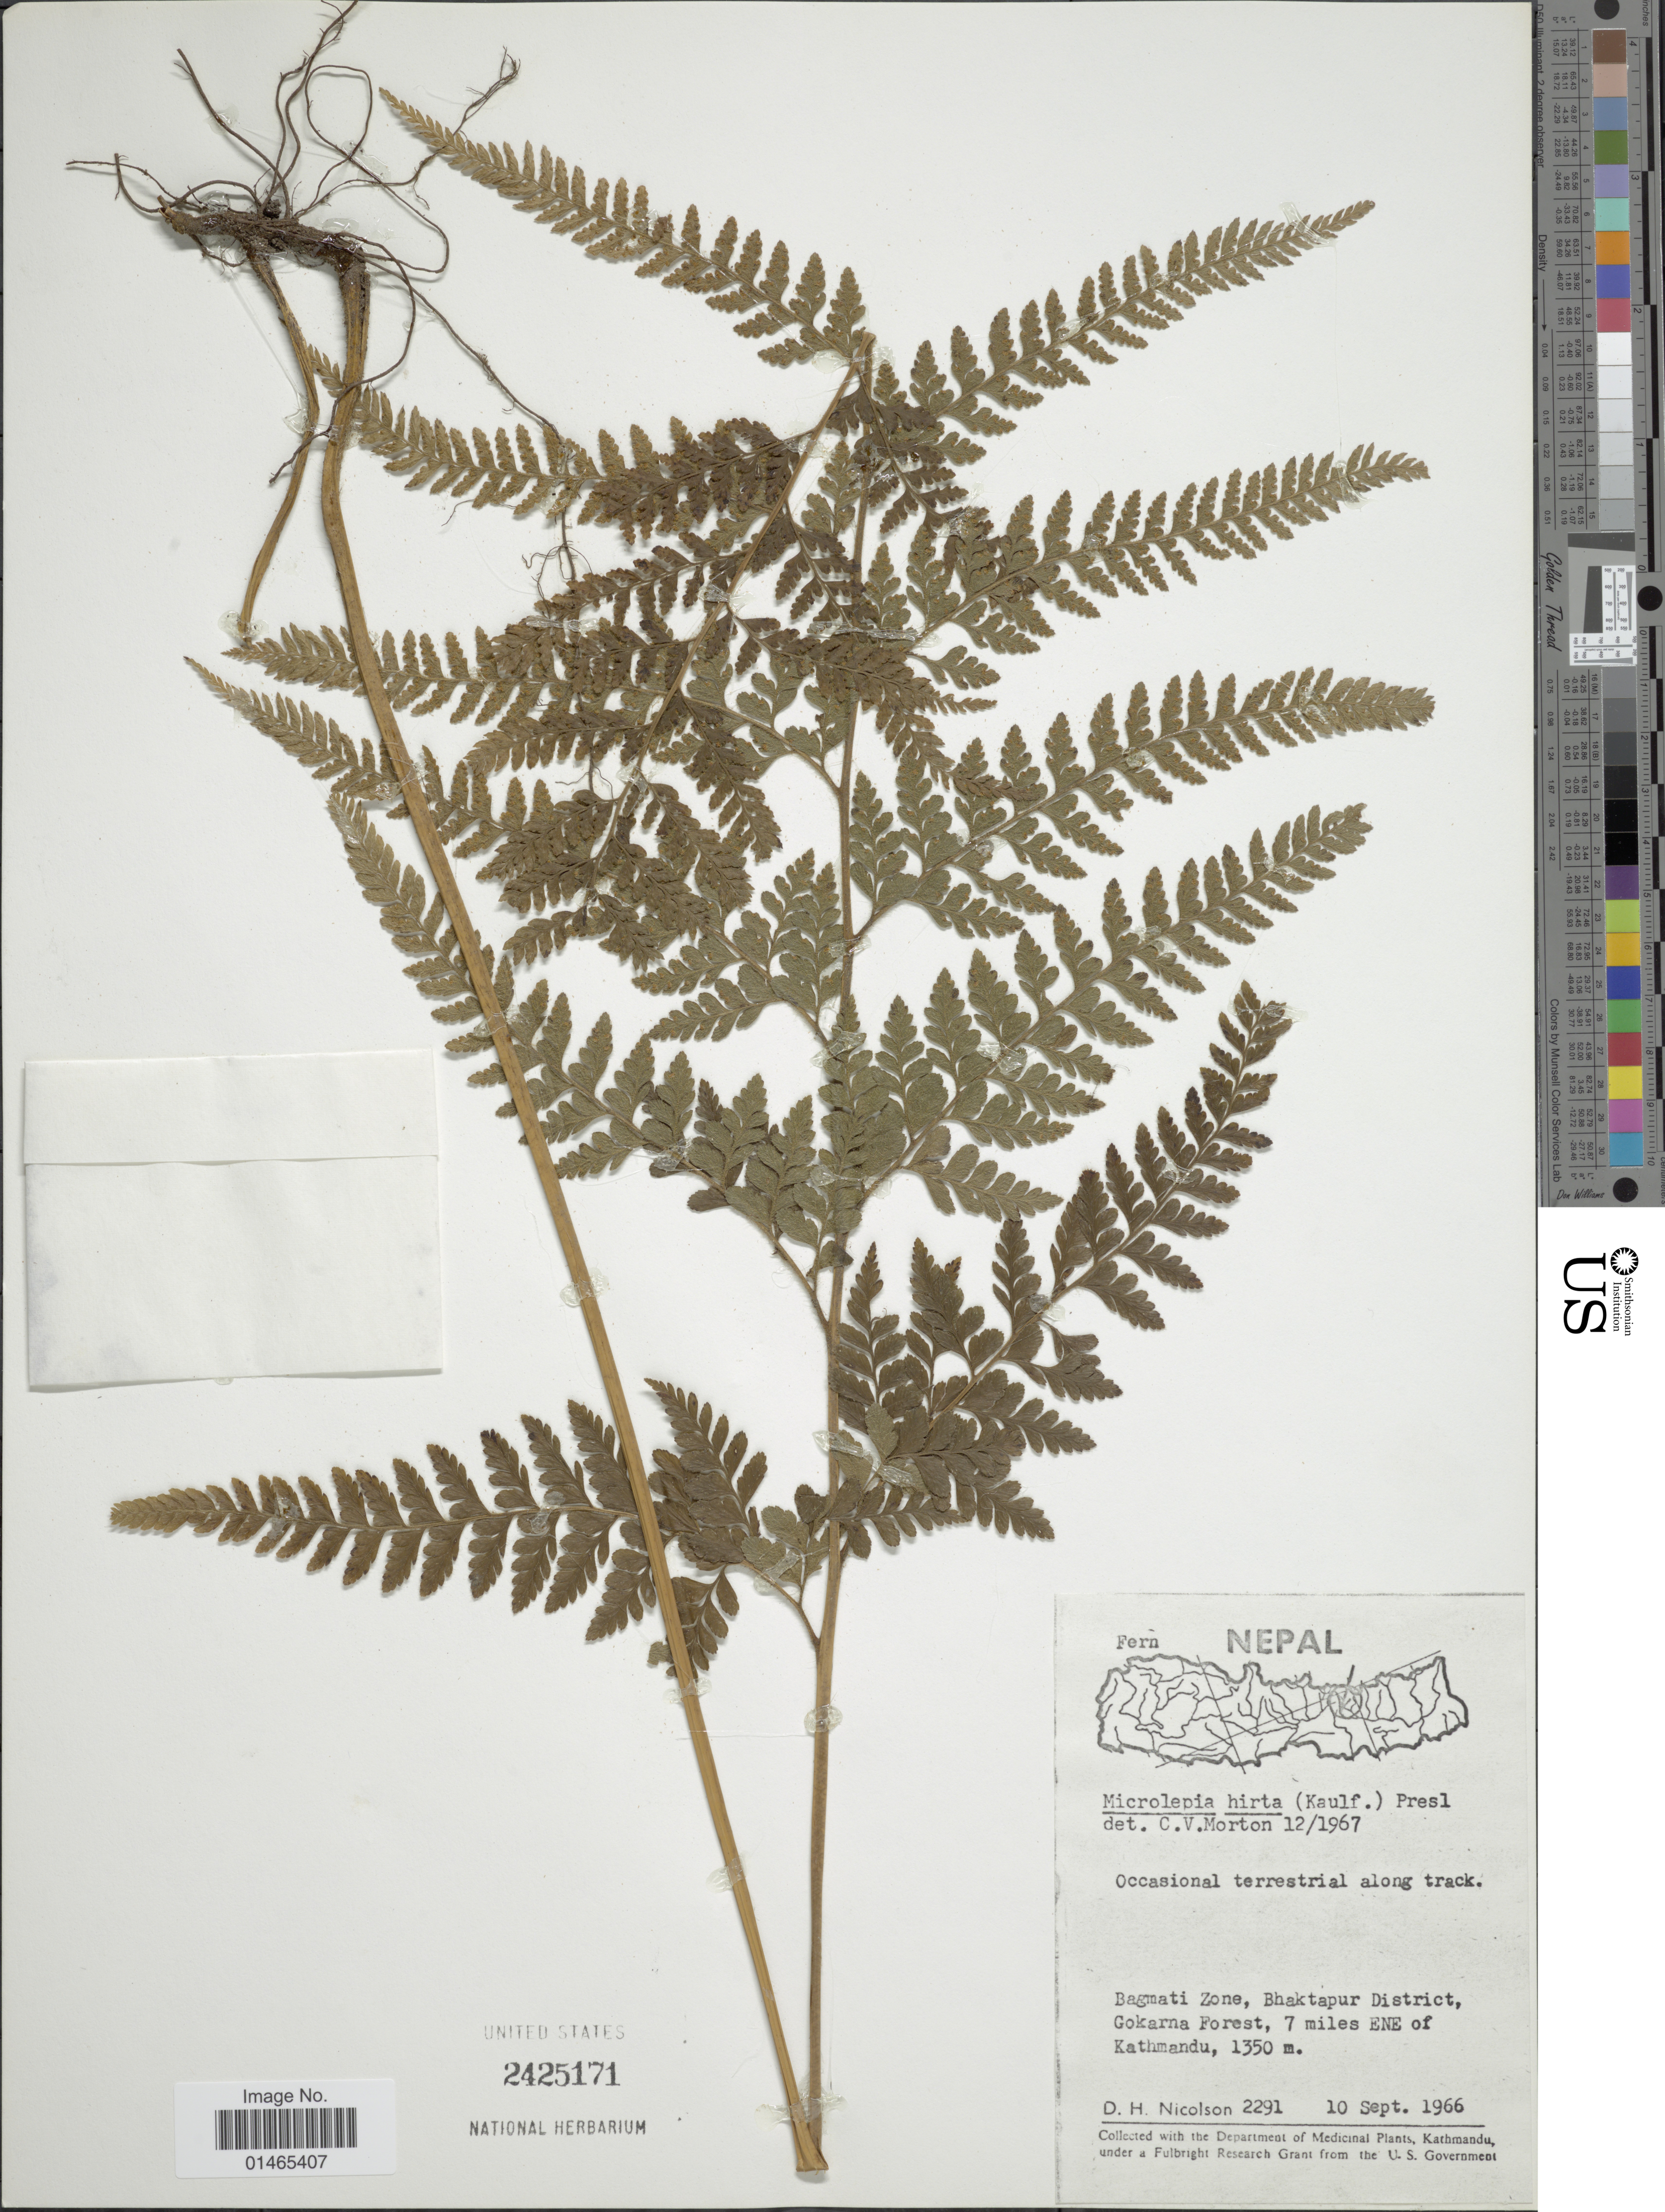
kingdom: Plantae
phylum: Tracheophyta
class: Polypodiopsida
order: Polypodiales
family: Dennstaedtiaceae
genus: Microlepia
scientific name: Microlepia dubia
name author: (Roxb.) C.V. Morton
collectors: D. H. Nicolson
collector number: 2291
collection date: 1966-09-10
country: Nepal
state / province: Bagmati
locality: Bagmati Zone, Bhaktaour District, Gokarna forest 7 miles ENE of Kathmandu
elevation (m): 1350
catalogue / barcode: US 2425171